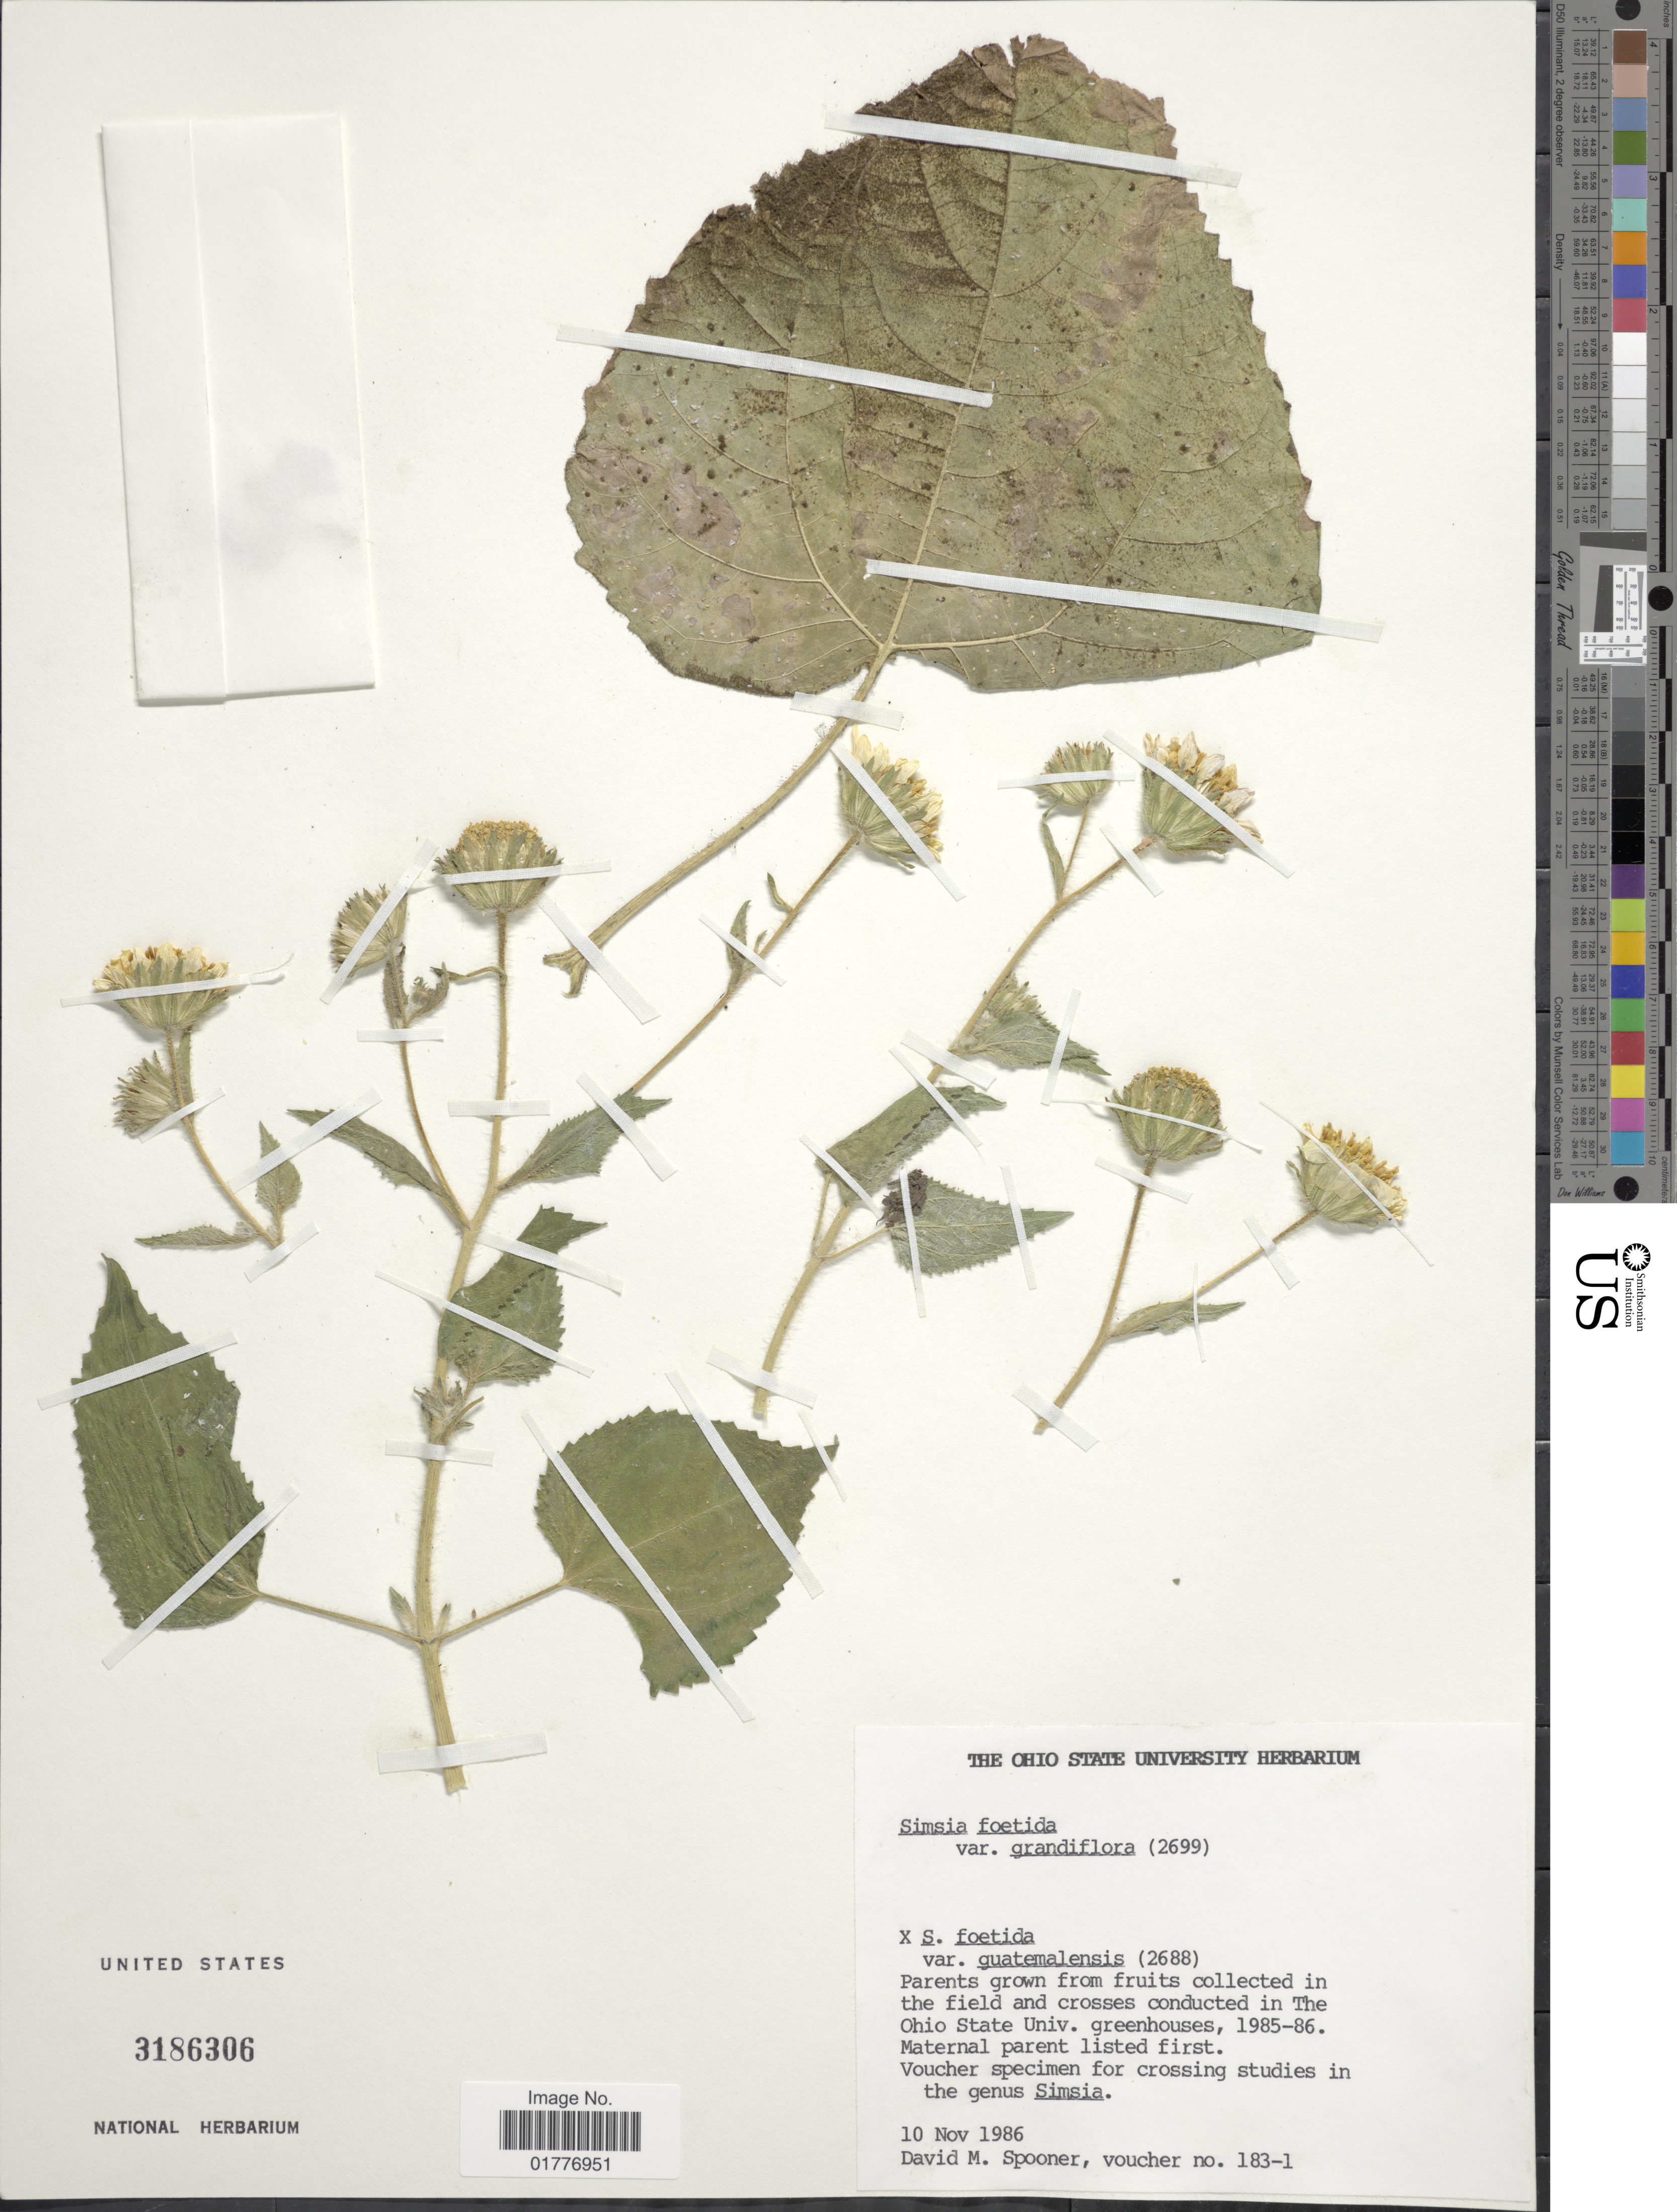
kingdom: Plantae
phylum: Tracheophyta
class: Magnoliopsida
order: Asterales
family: Asteraceae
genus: Simsia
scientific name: Simsia foetida var. grandiflora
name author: (Benth.) D.M. Spooner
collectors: D. Spooner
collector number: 183-1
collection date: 1986-11-10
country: United States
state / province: Ohio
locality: In the field and crosses conducted in The Ohio State Univ. greenhouses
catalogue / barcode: US 3186306